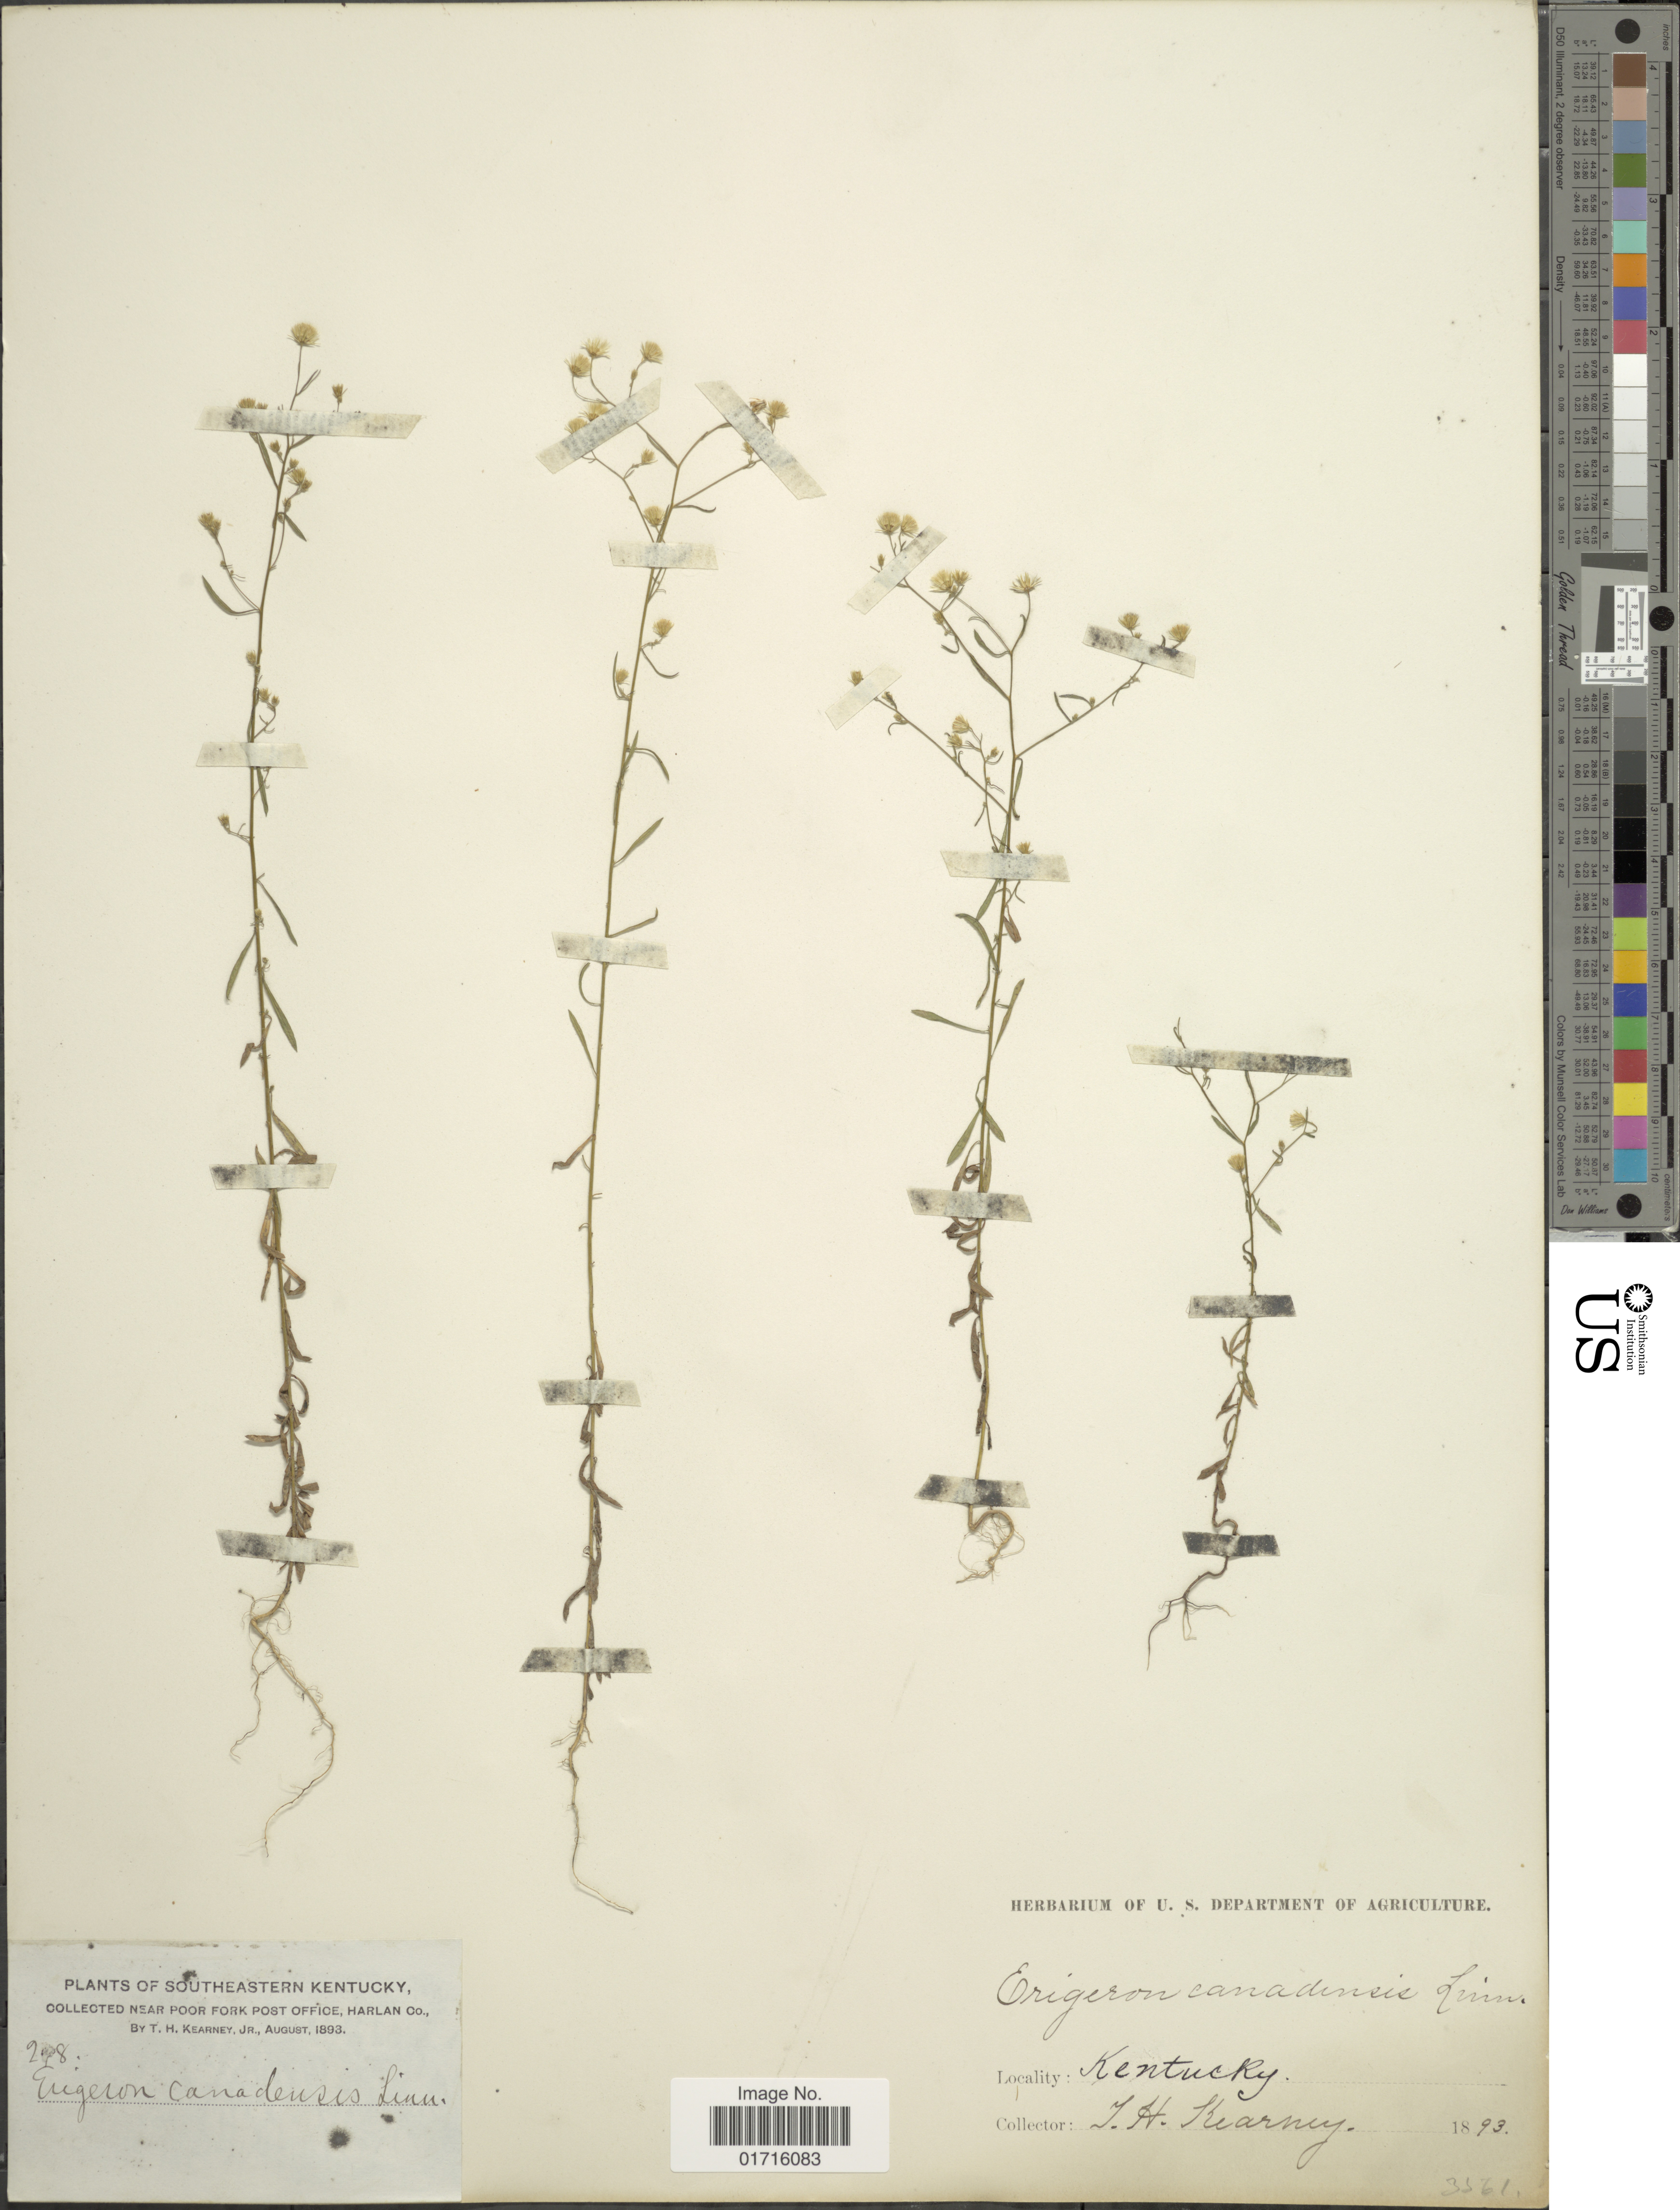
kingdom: Plantae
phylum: Tracheophyta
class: Magnoliopsida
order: Asterales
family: Asteraceae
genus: Conyza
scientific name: Conyza canadensis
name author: (L.) Cronq.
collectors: T. H. Kearney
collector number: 298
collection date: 1893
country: United States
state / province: Kentucky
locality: Southeastern kentucky, near Poor Fork Post Office, Harlan Co.